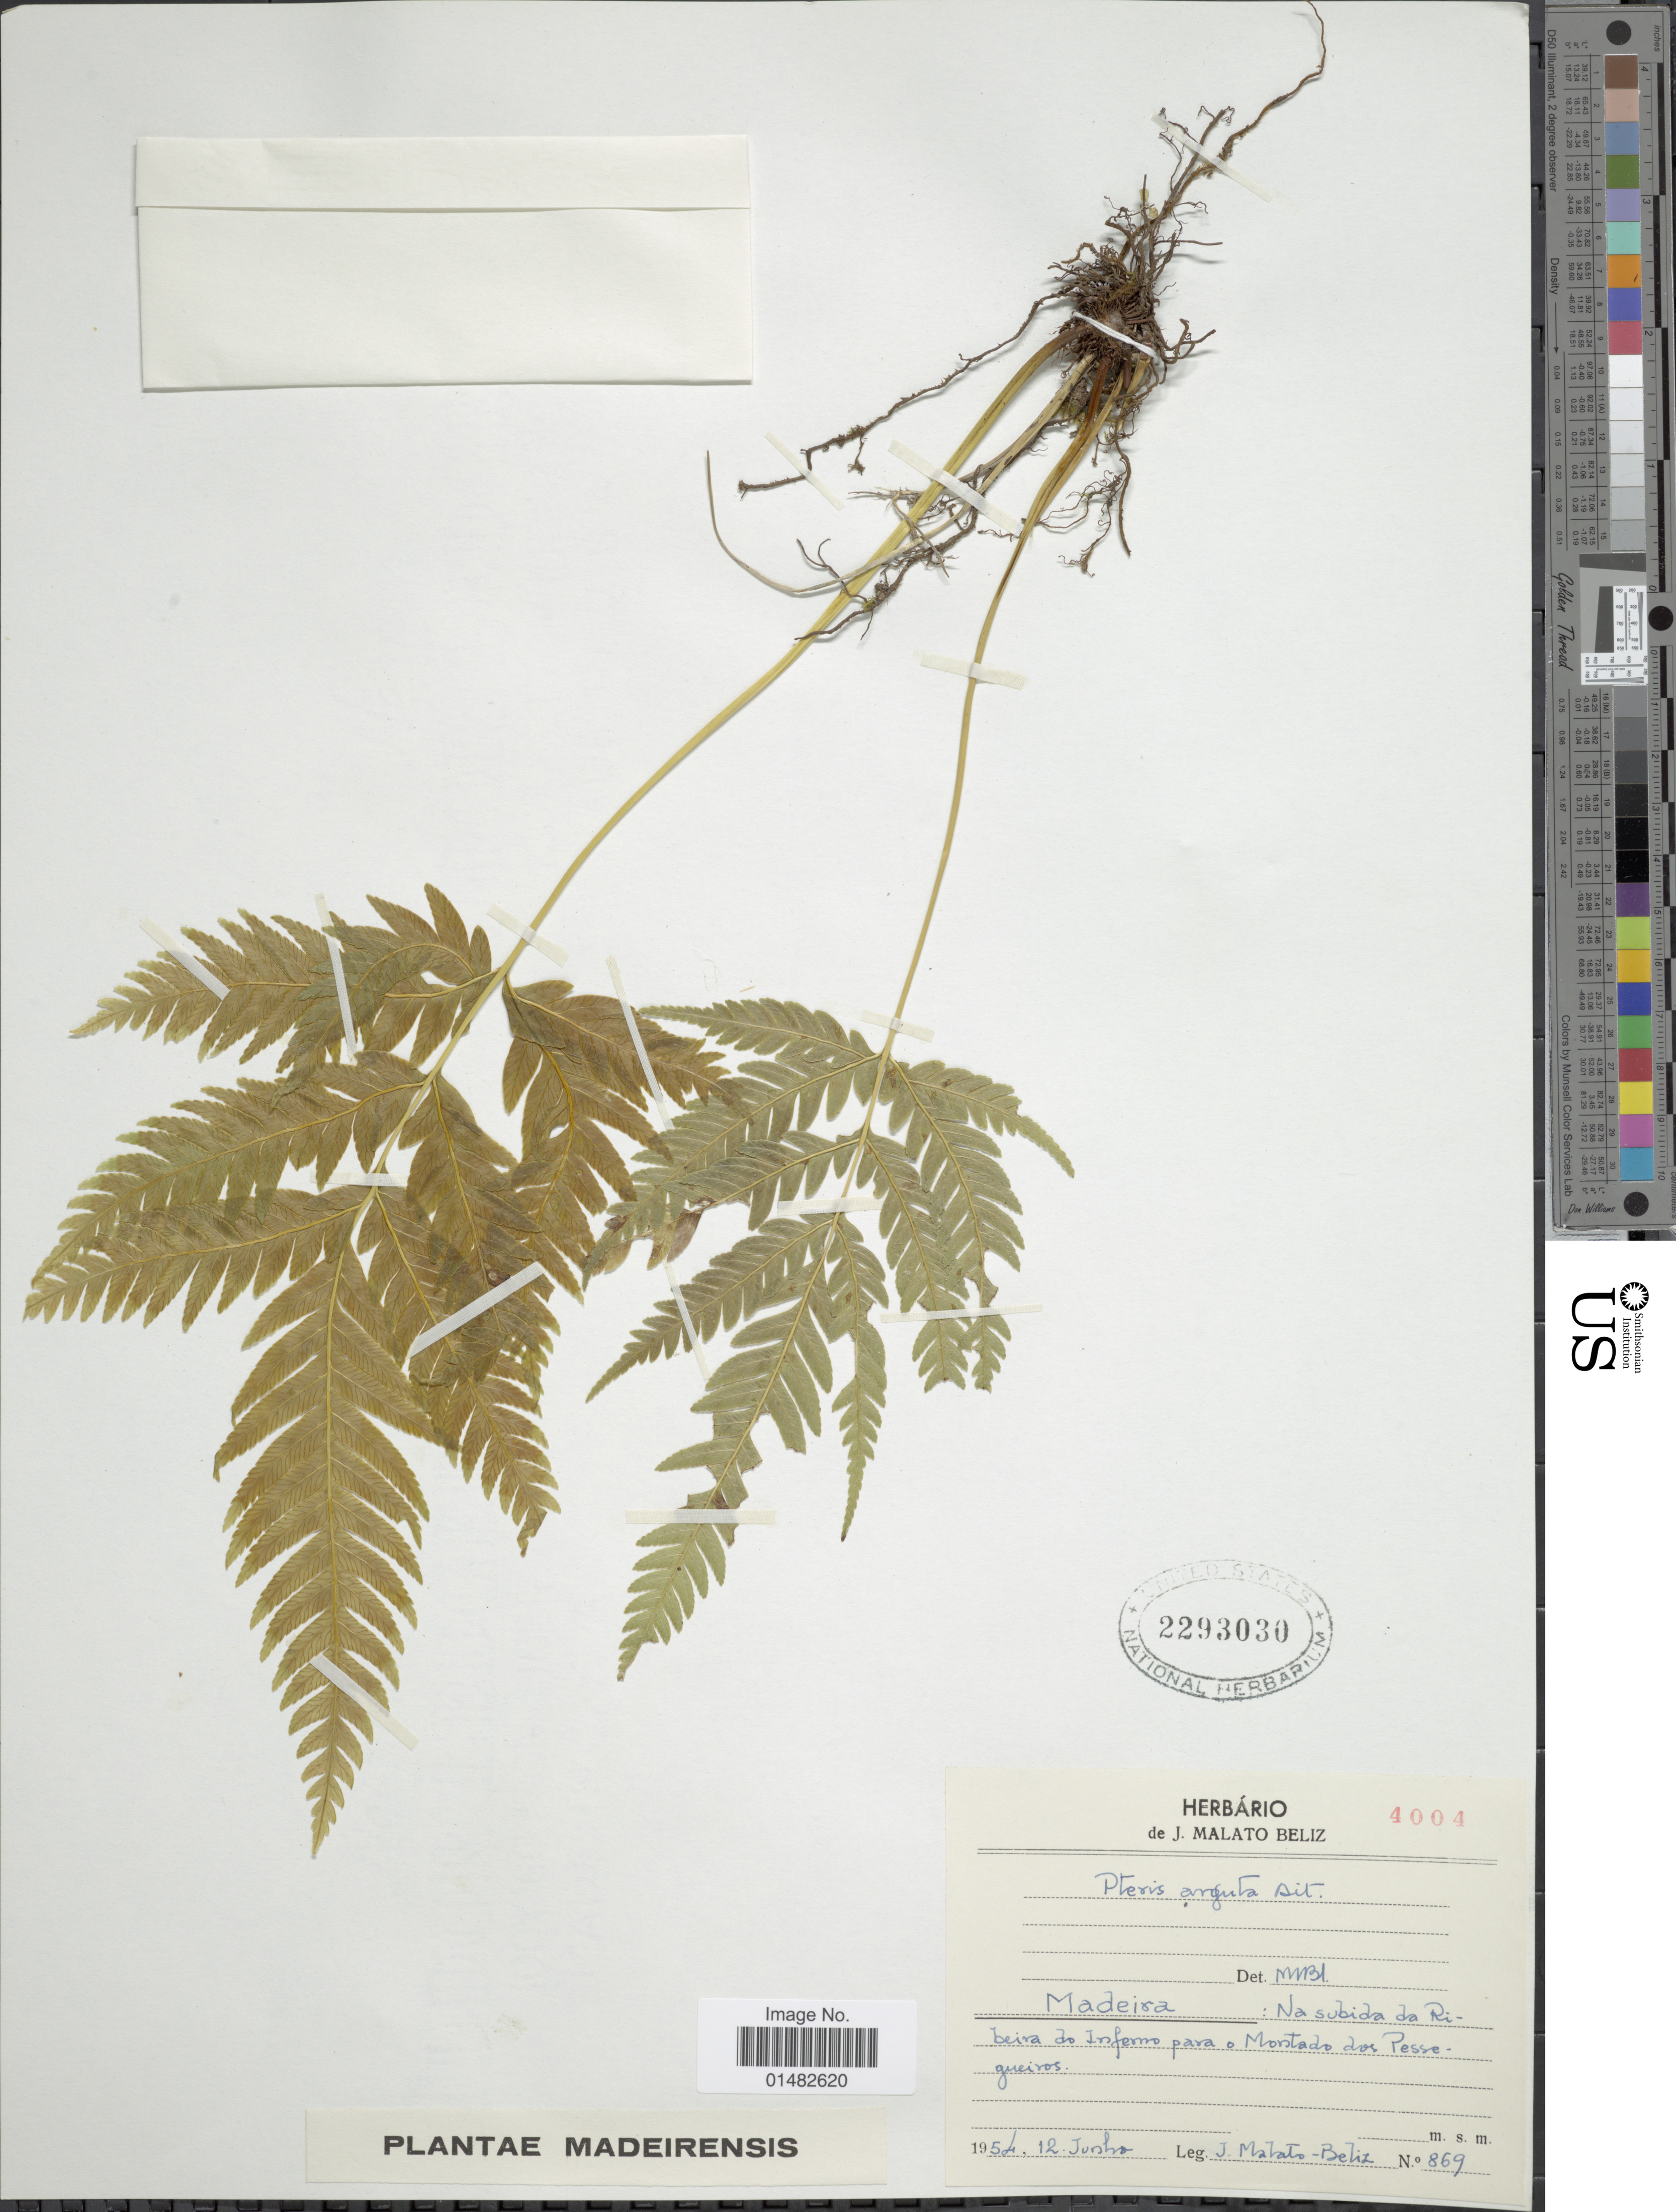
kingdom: Plantae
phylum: Tracheophyta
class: Polypodiopsida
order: Polypodiales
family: Pteridaceae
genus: Pteris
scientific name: Pteris arguta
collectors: J. Malato-Beliz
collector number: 869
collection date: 1954-06-12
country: Portugal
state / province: Madeira (Aut. Reg.)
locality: Beira de inferno para o Montado dis Pesse gueiros [interpreted]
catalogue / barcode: US 2293030